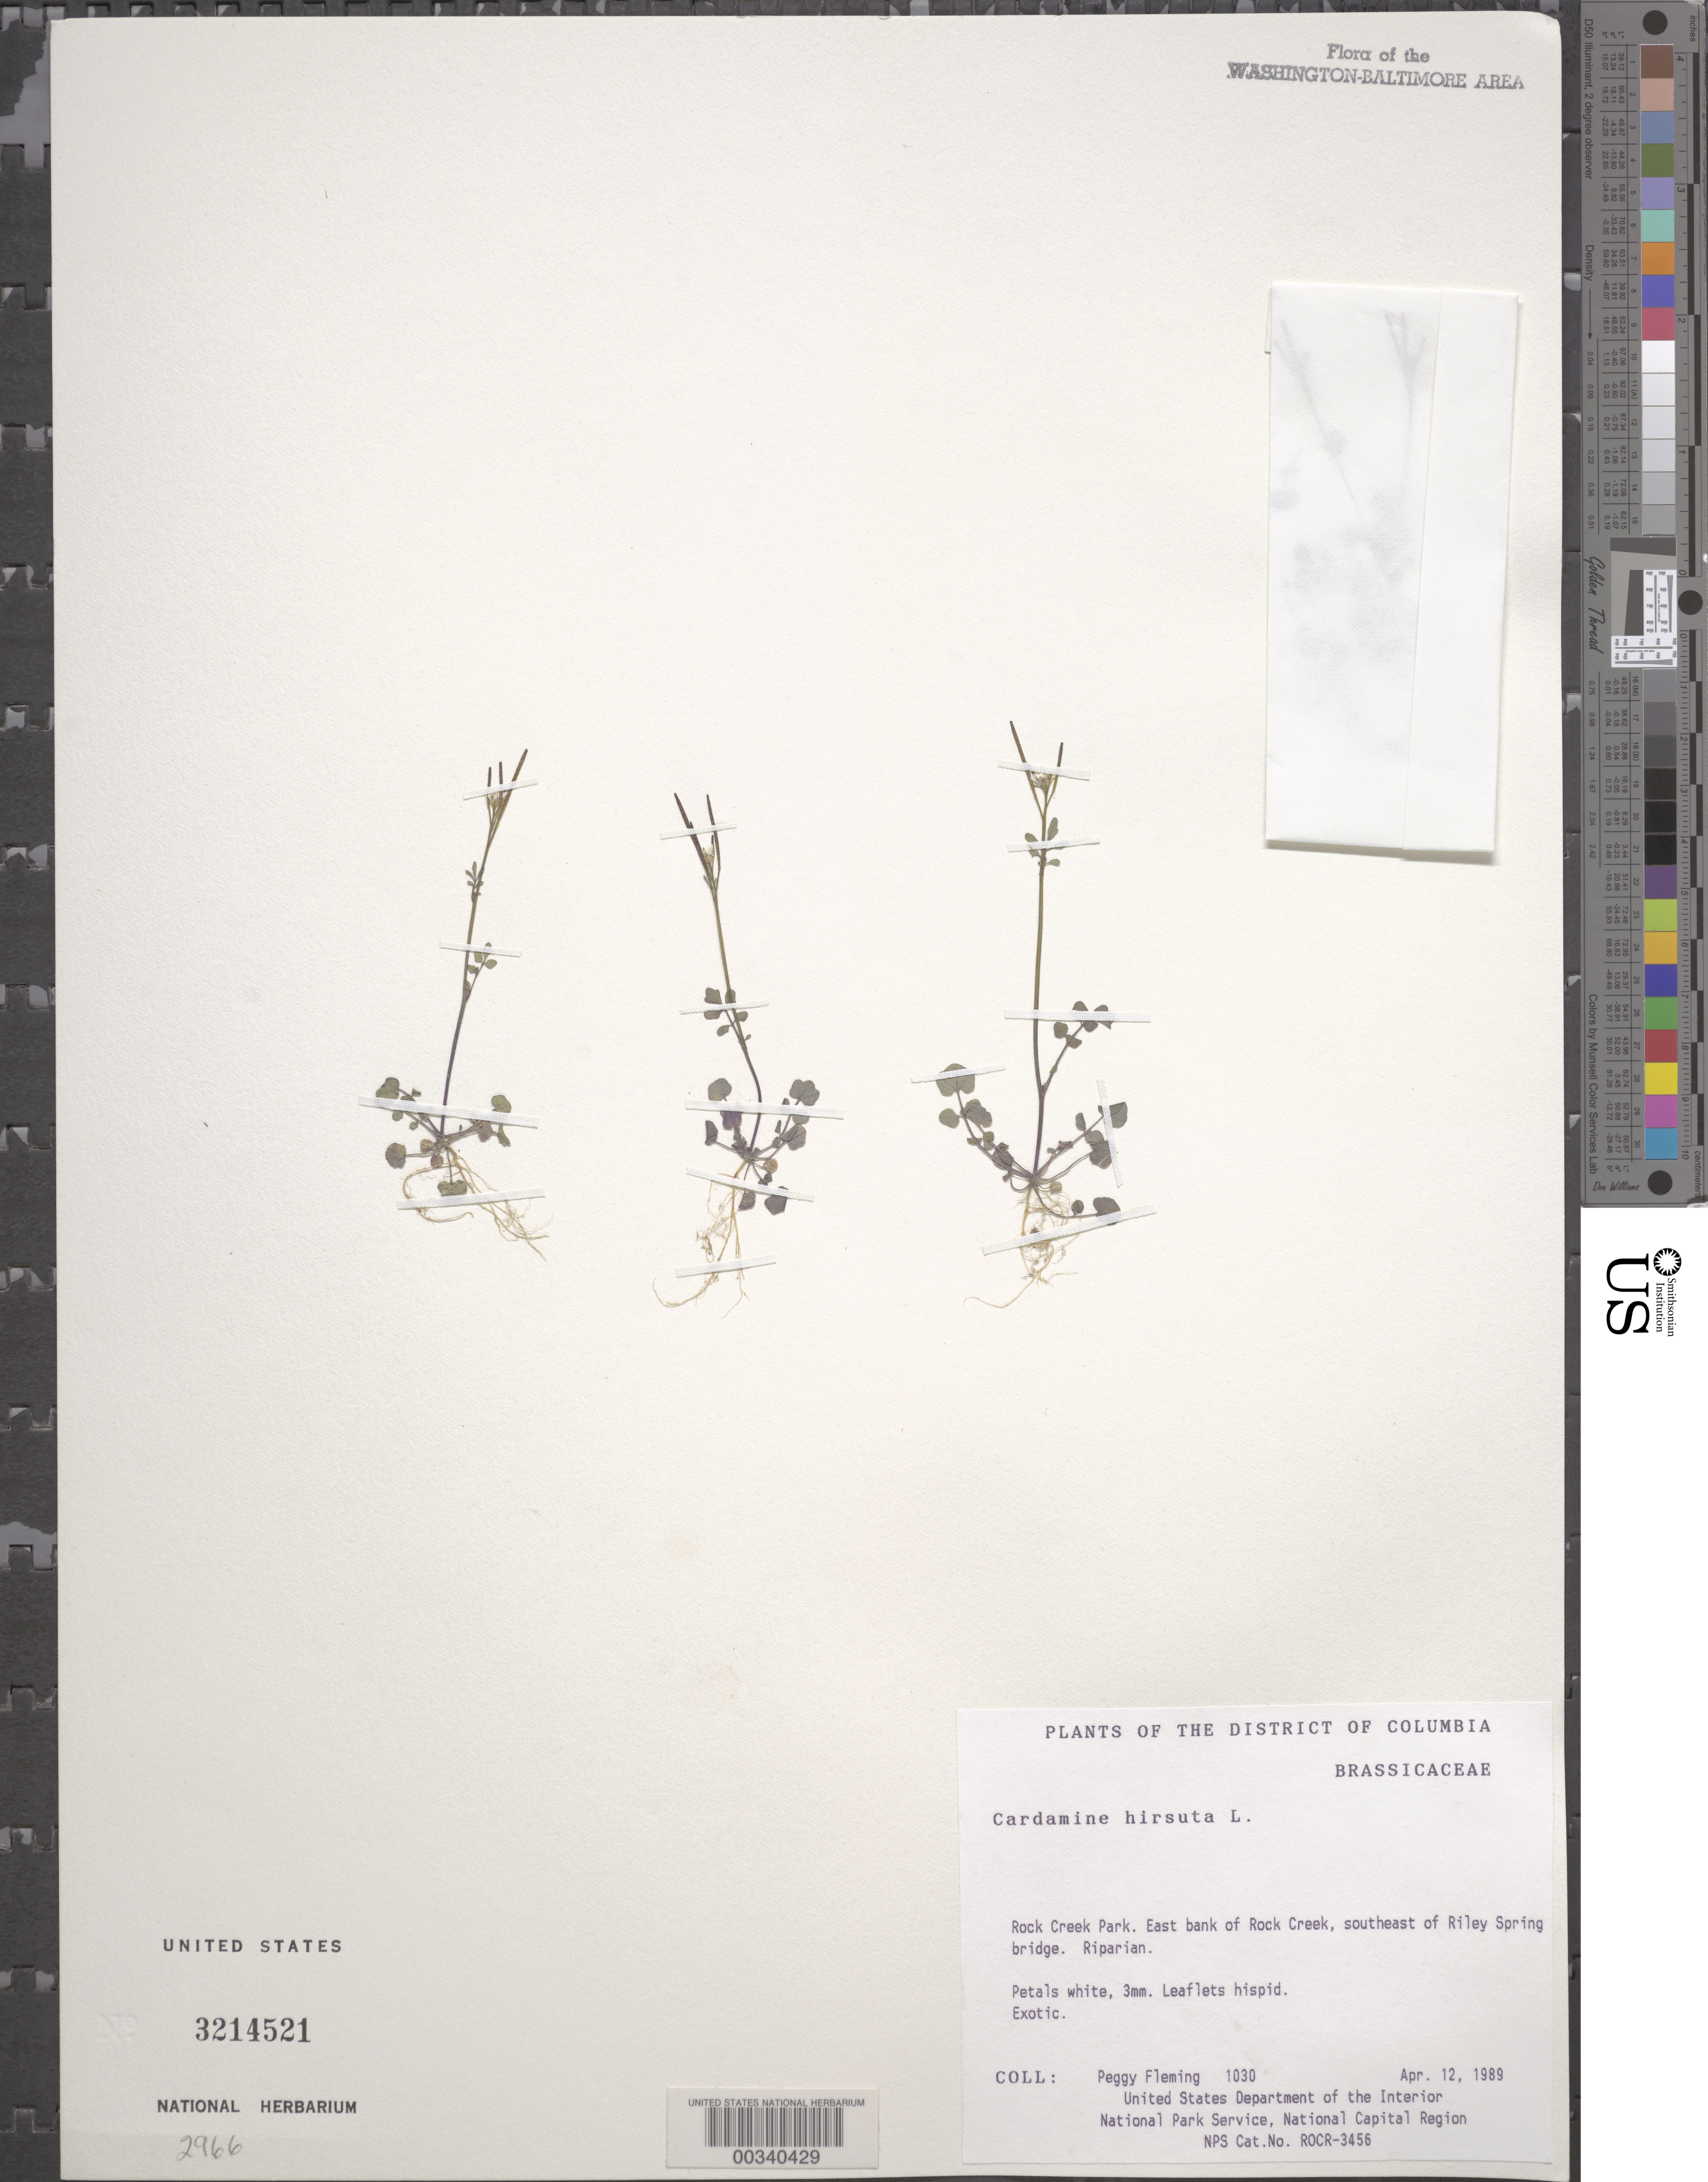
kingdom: Plantae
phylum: Tracheophyta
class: Magnoliopsida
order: Brassicales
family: Brassicaceae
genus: Cardamine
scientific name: Cardamine hirsuta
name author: L.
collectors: P. Fleming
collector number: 1030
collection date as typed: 12 Apr 1989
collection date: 1989-04-12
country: United States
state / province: District of Columbia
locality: Rock Creek Park, E bank of Rock Creek, SE of Riley Spring Bridge Rock Creek Park & vicinity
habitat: Creek bank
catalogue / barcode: US 3214521